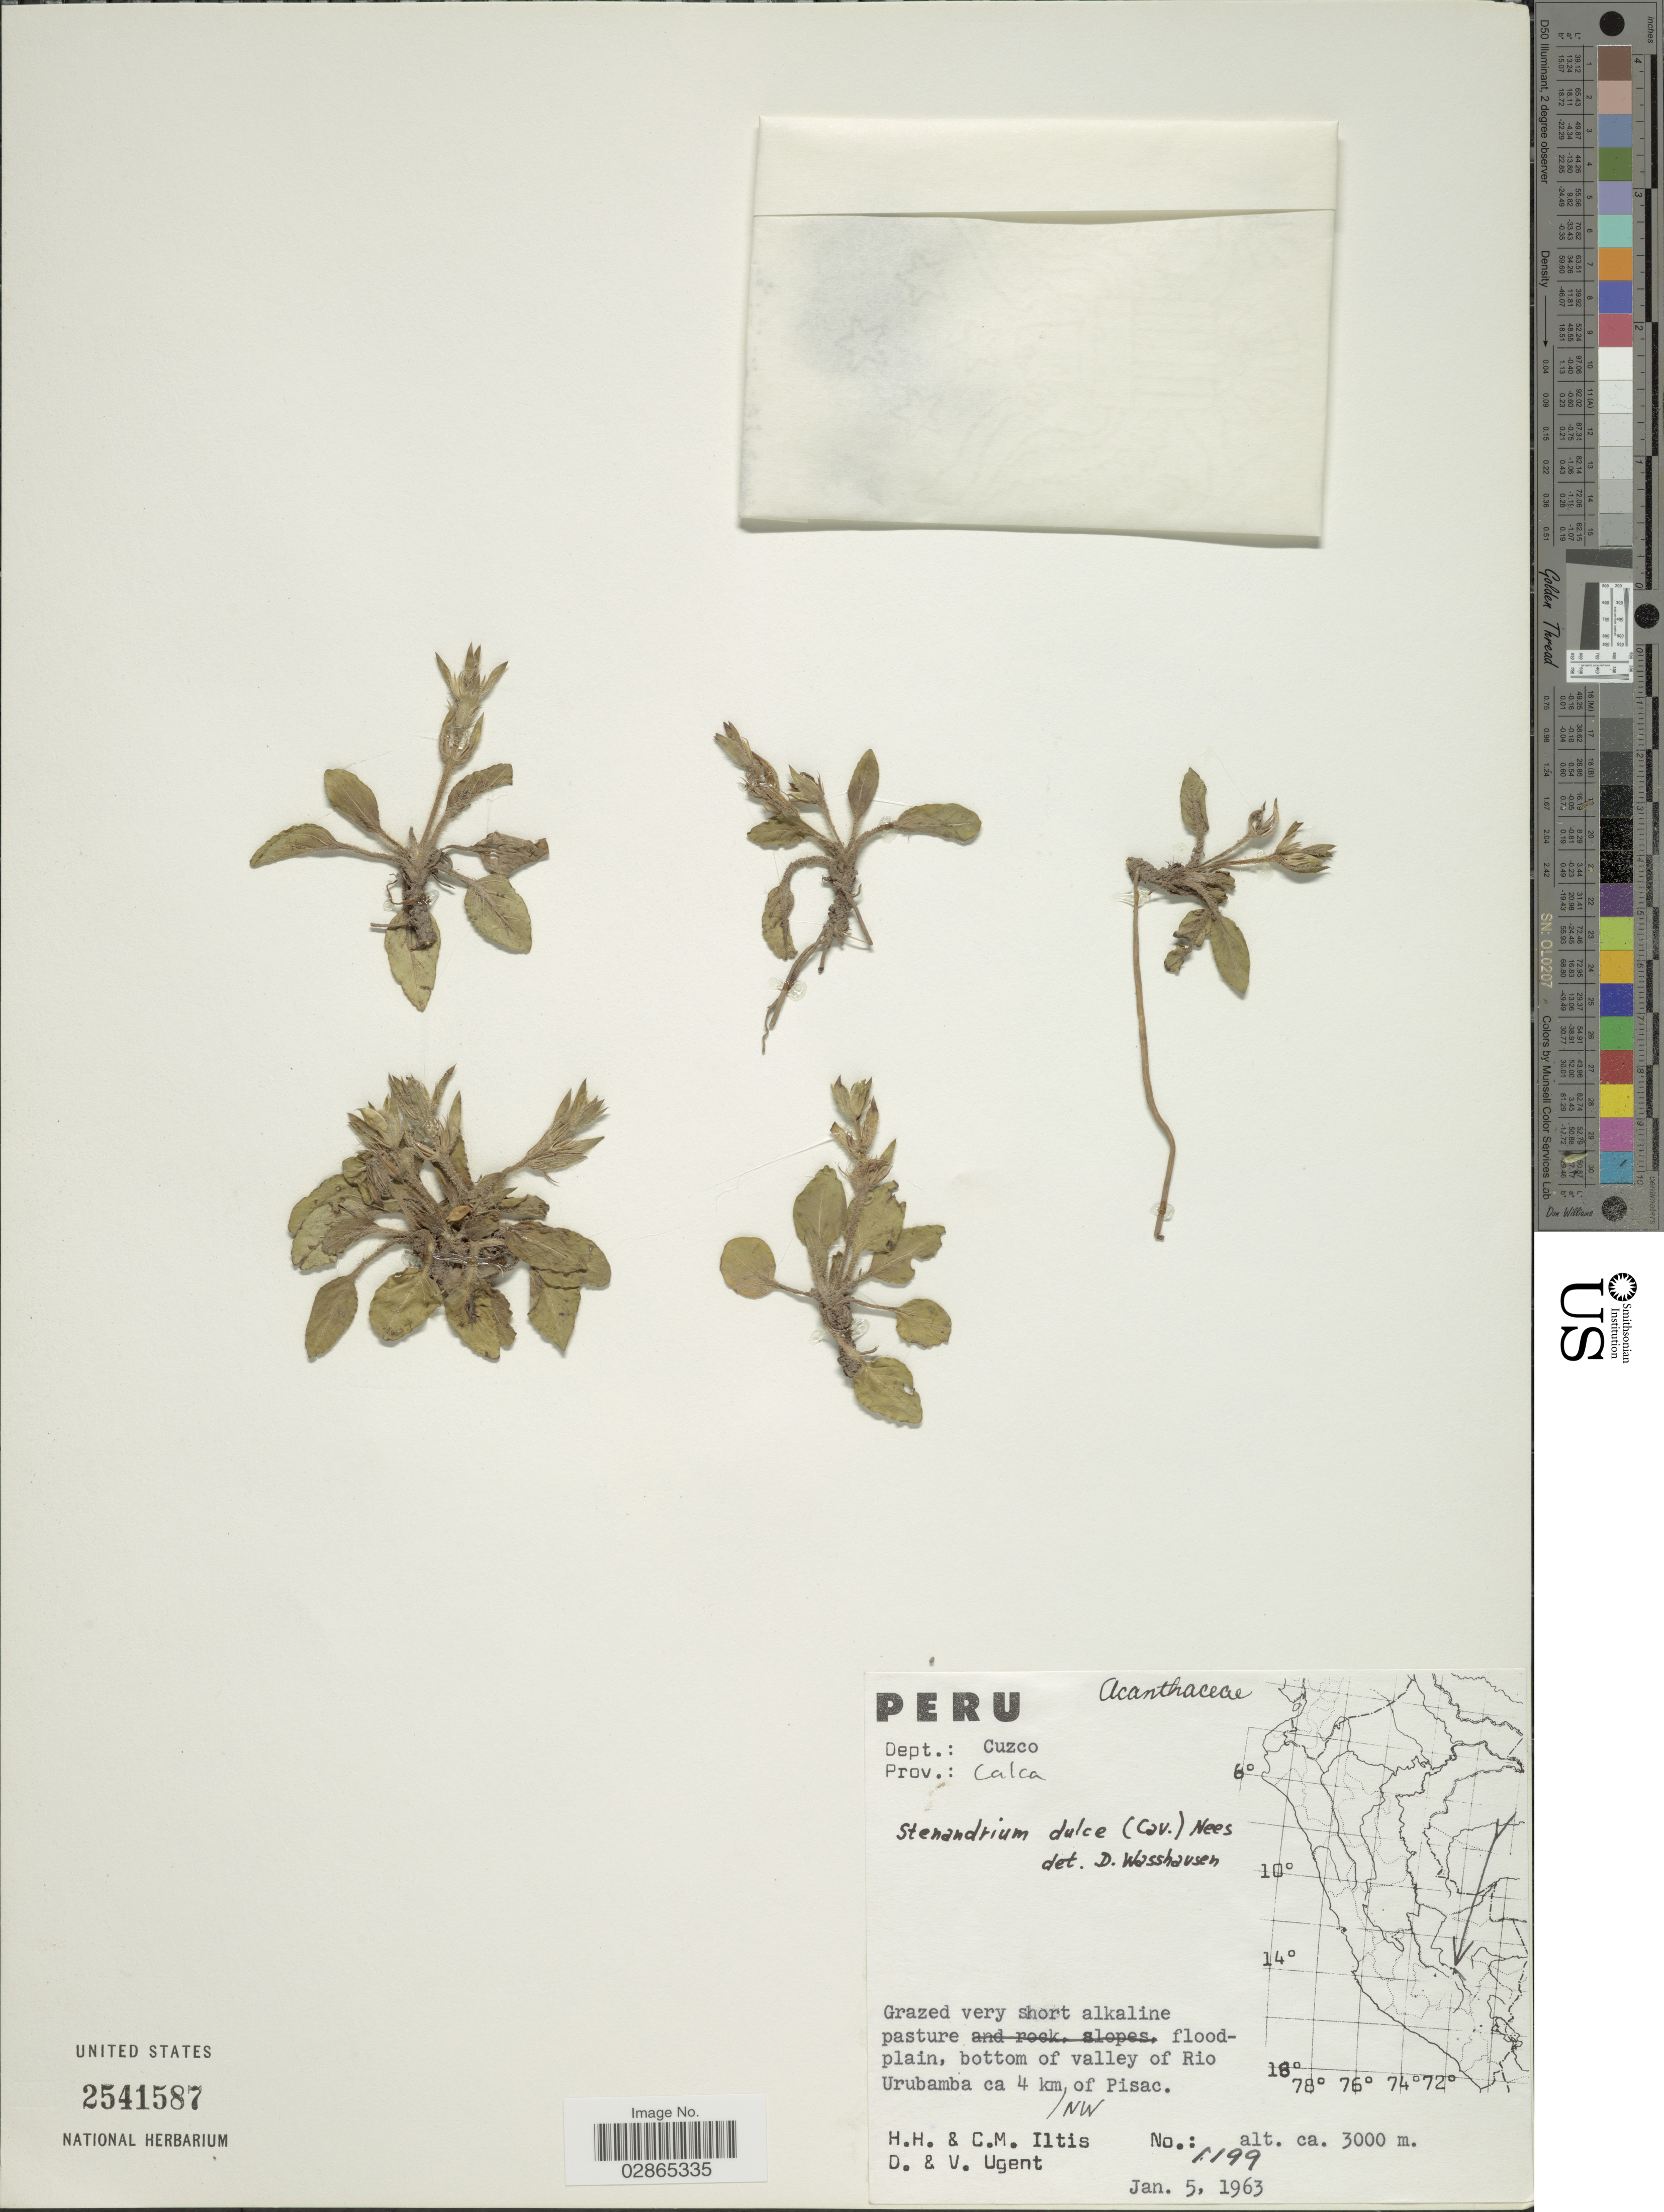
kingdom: Plantae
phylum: Tracheophyta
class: Magnoliopsida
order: Lamiales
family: Acanthaceae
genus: Stenandrium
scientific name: Stenandrium dulce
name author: (Cav.) Nees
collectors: H. H. Iltis, C. M Iltis, D. Ugent & V. Ugent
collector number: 1199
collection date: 1963-01-05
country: Peru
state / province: Cusco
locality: Dept. Cuzco, Prov. Calca, bottom of valley of Rio Urubamba ca 4 km NW of Pisac.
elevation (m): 3000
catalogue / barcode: US 2541587